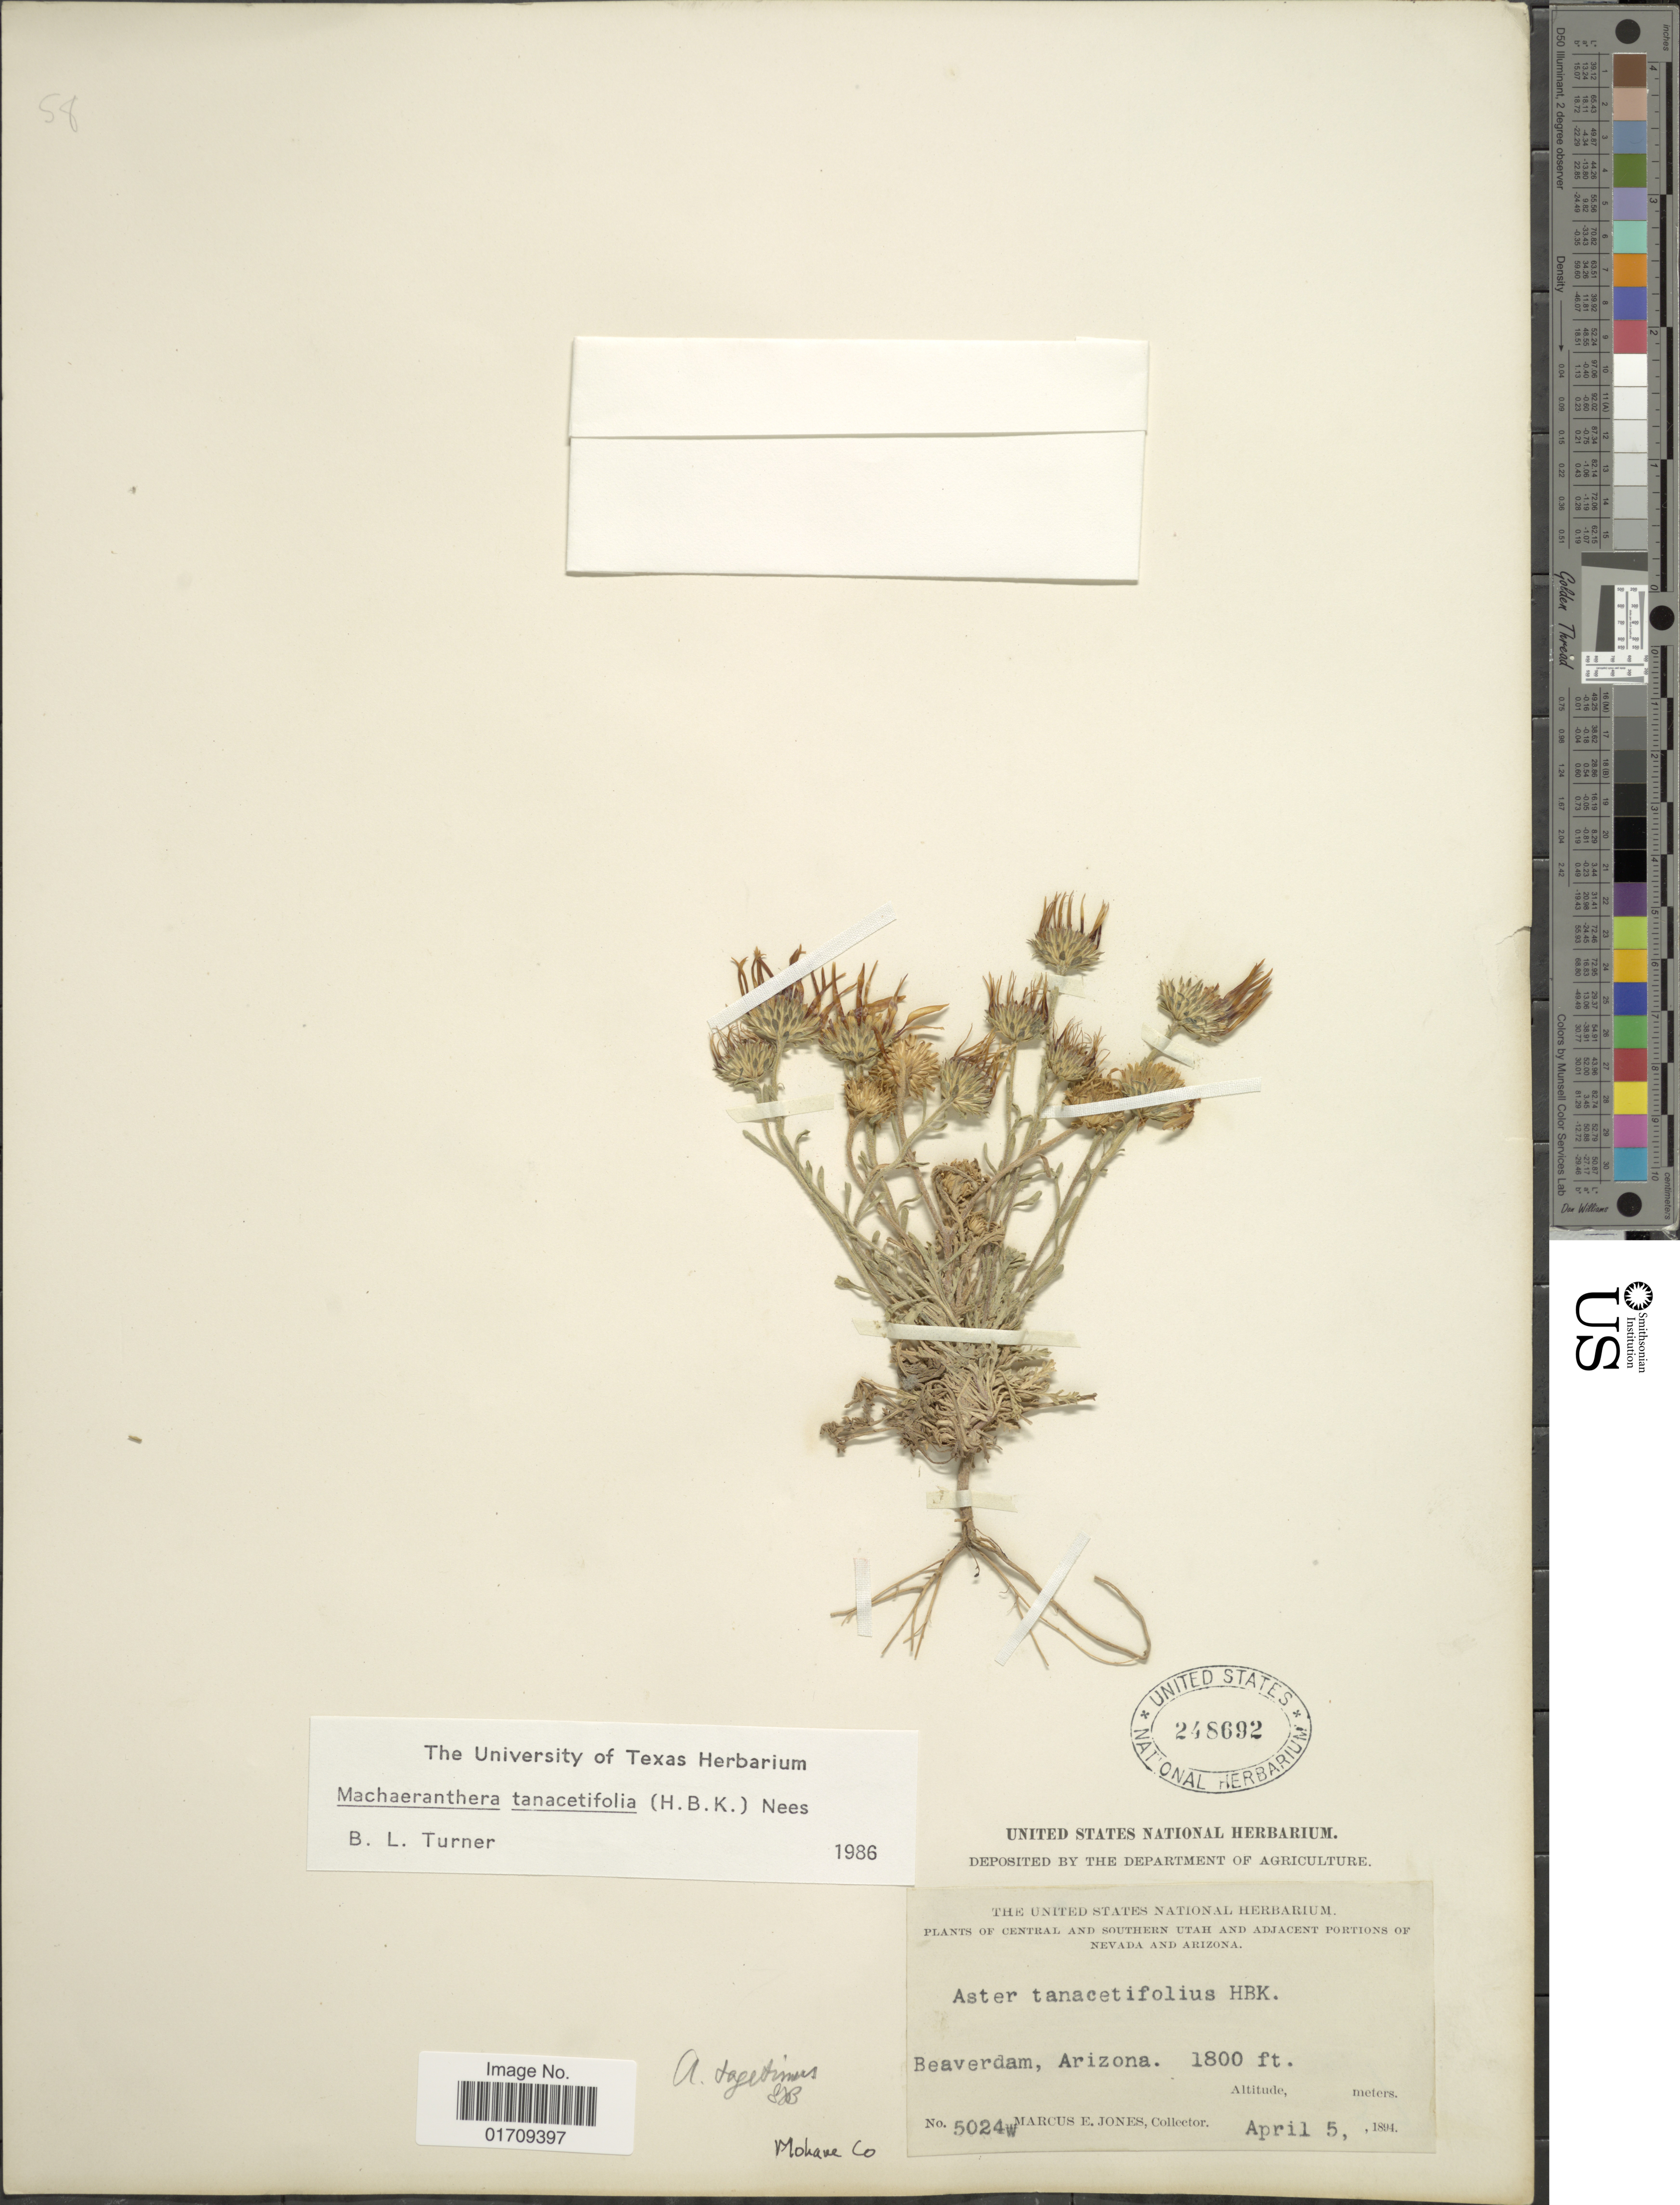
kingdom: Plantae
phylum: Tracheophyta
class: Magnoliopsida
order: Asterales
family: Asteraceae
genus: Machaeranthera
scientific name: Machaeranthera tanacetifolia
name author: (Kunth) Nees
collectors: M. E. Jones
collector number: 5024w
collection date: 1894-04-05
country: United States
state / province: Arizona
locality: Beaverdam, Mohave Co.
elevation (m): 549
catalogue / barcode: US 248692